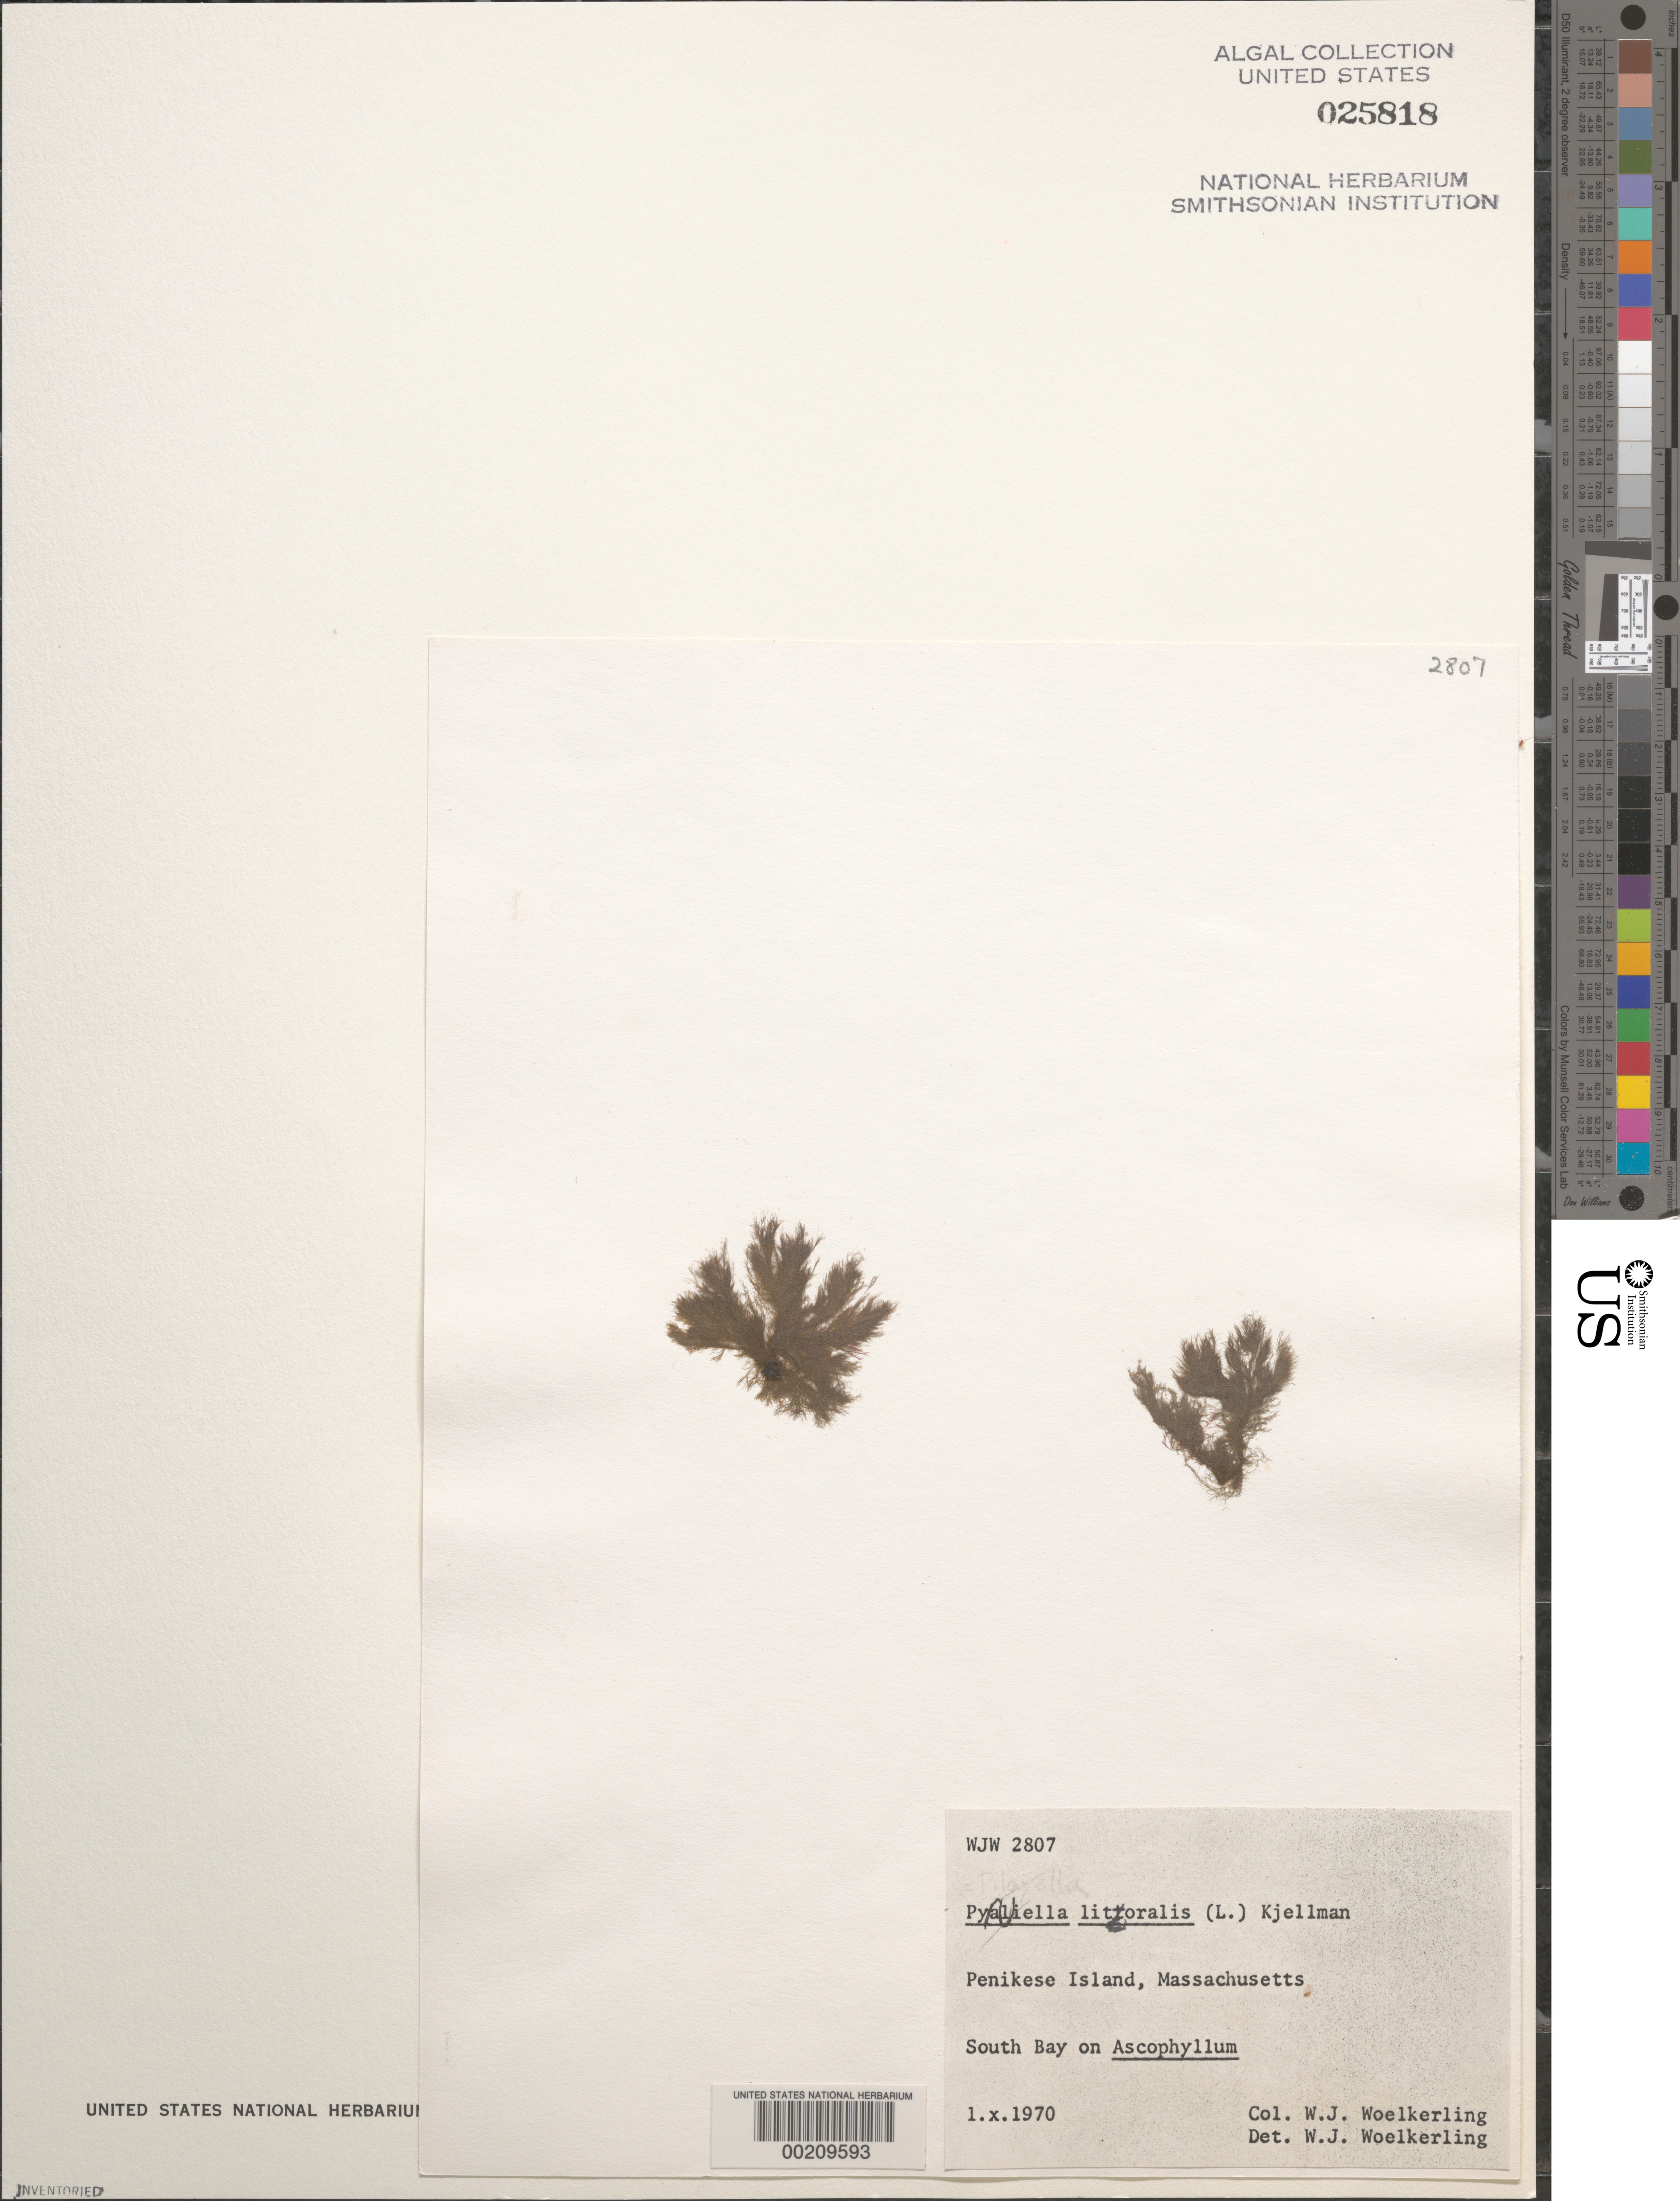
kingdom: Chromista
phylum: Ochrophyta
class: Phaeophyceae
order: Ectocarpales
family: Acinetosporaceae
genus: Pylaiella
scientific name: Pylaiella litoralis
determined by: Woelkerling, W. J.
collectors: W. Woelkerling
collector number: WJW 2807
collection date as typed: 01 Oct 1970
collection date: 1970-10-01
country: United States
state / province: Massachusetts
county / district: Dukes County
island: Penikese Island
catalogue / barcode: US 25818